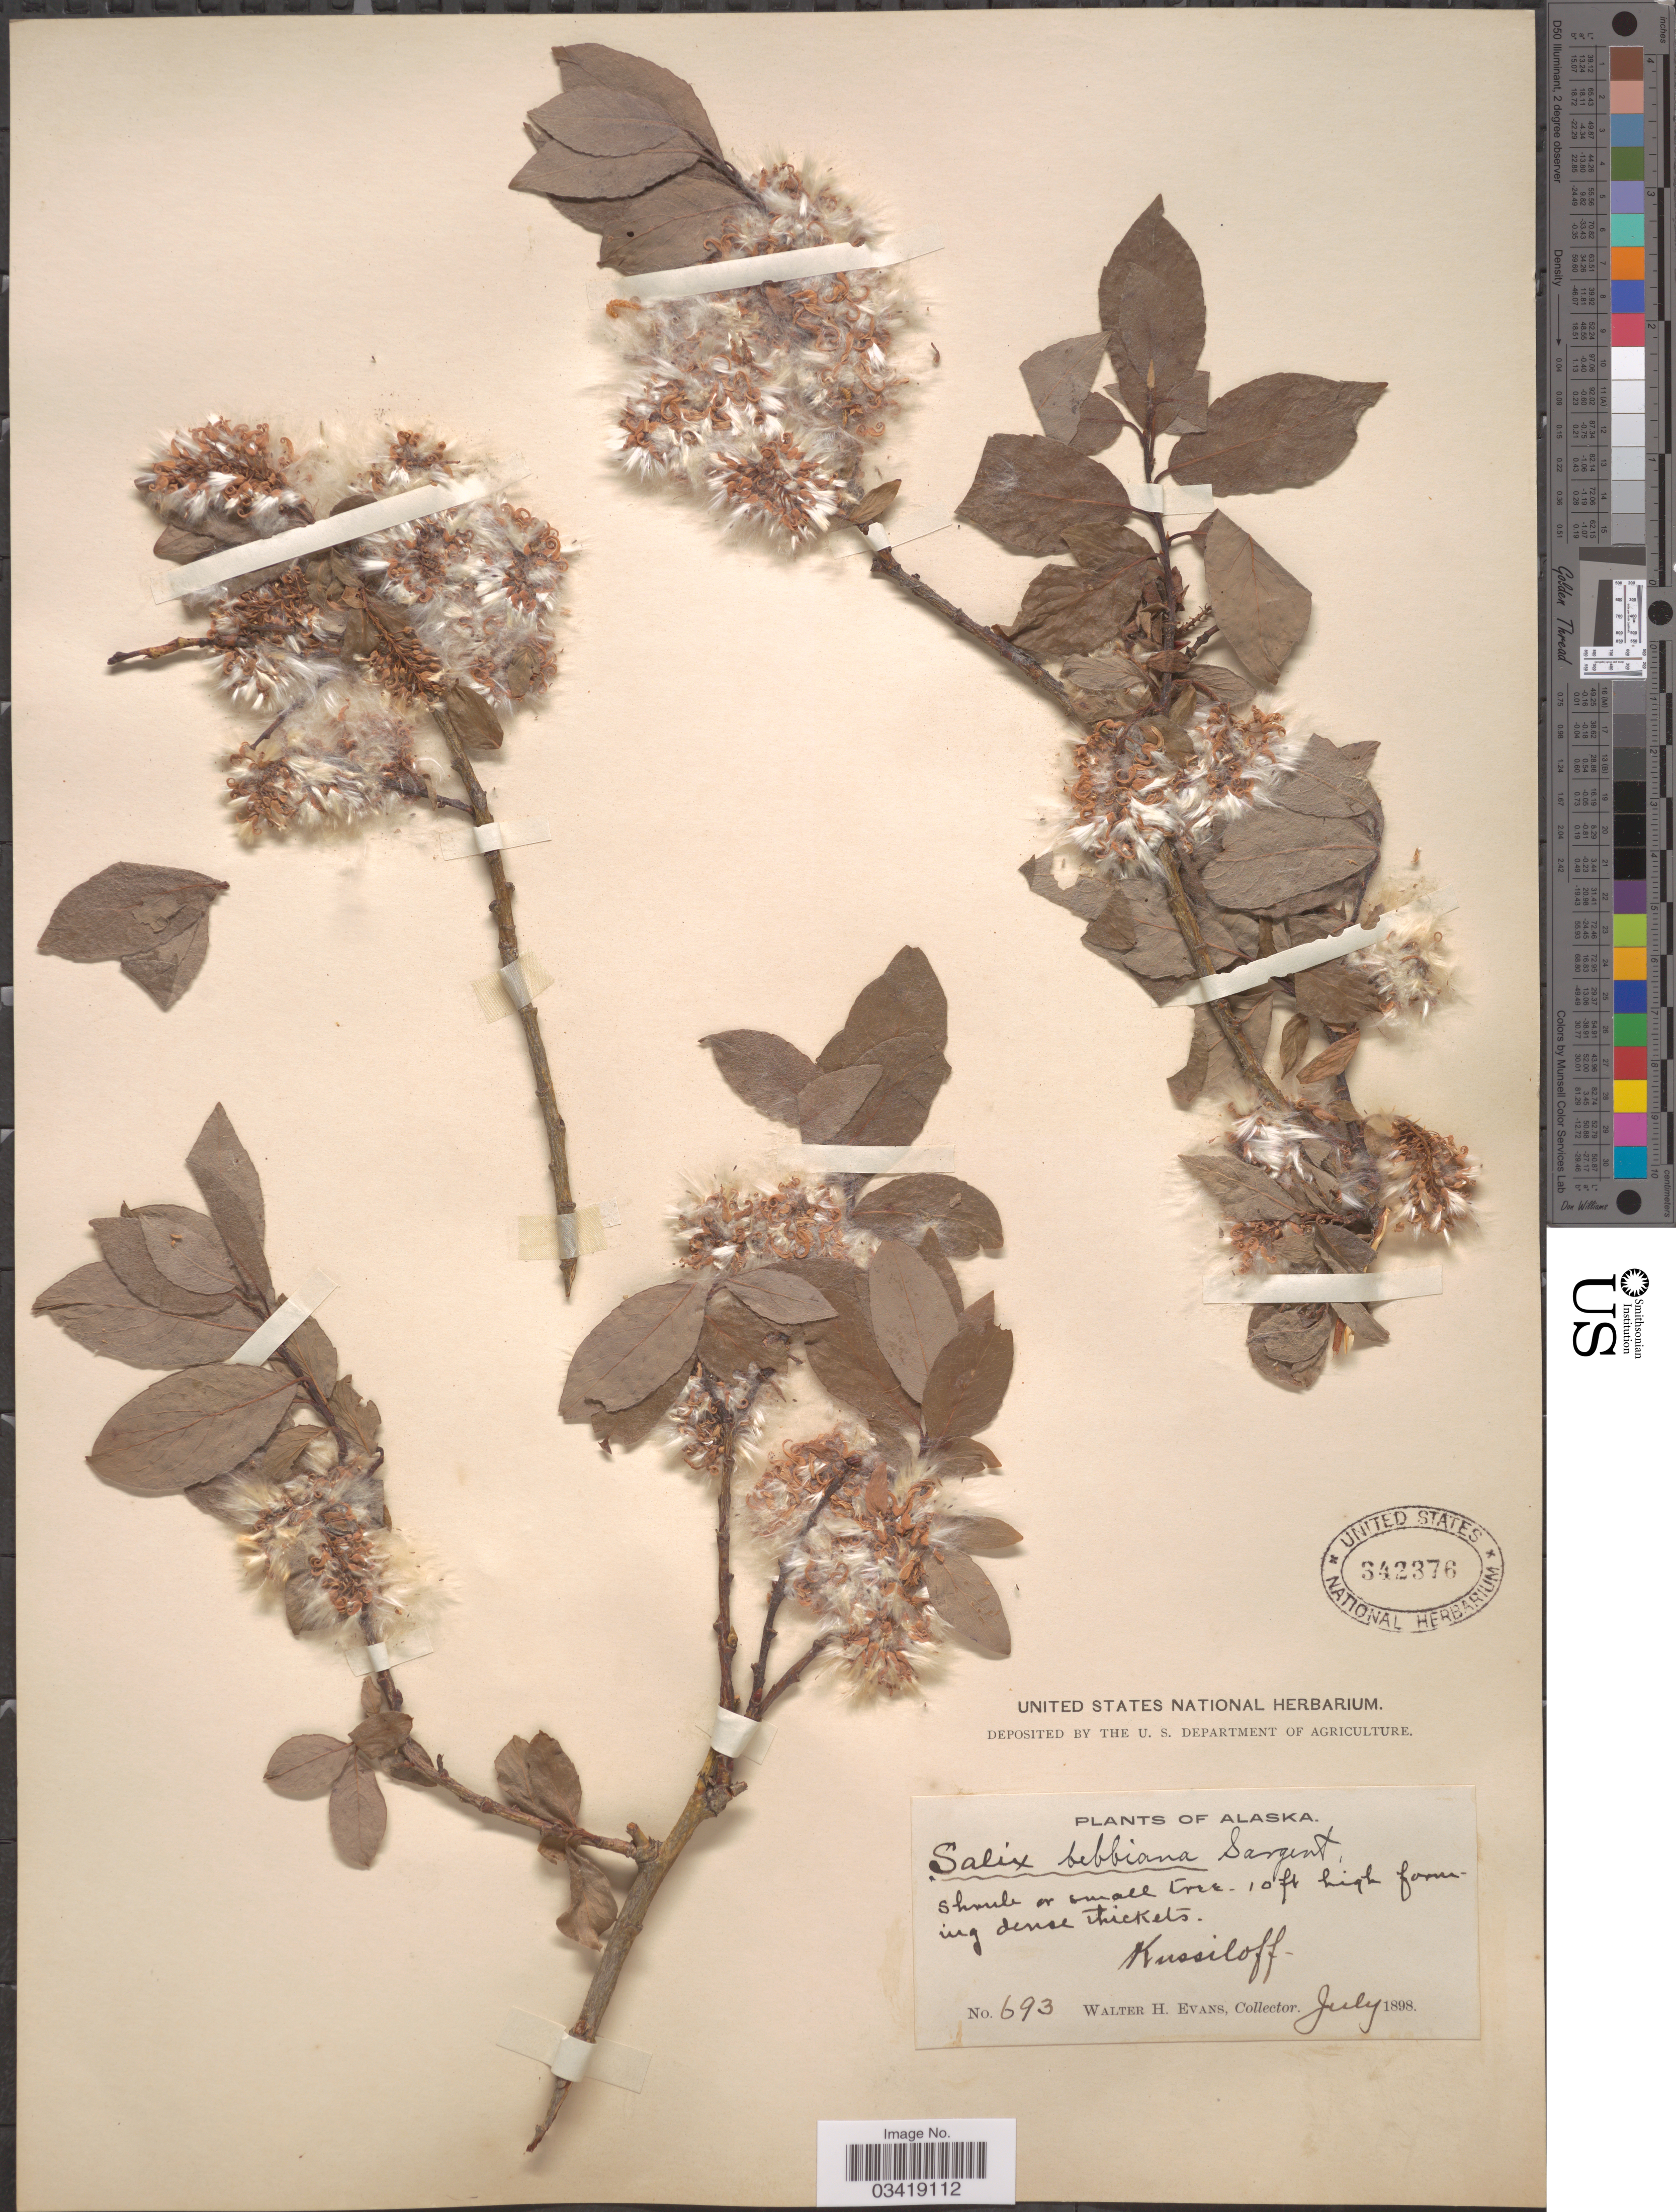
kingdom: Plantae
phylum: Tracheophyta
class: Magnoliopsida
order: Malpighiales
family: Salicaceae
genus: Salix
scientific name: Salix bebbiana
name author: Sarg.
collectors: W. H. Evans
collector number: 693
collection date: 1898-07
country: United States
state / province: Alaska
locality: Kussiloff.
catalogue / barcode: US 342376